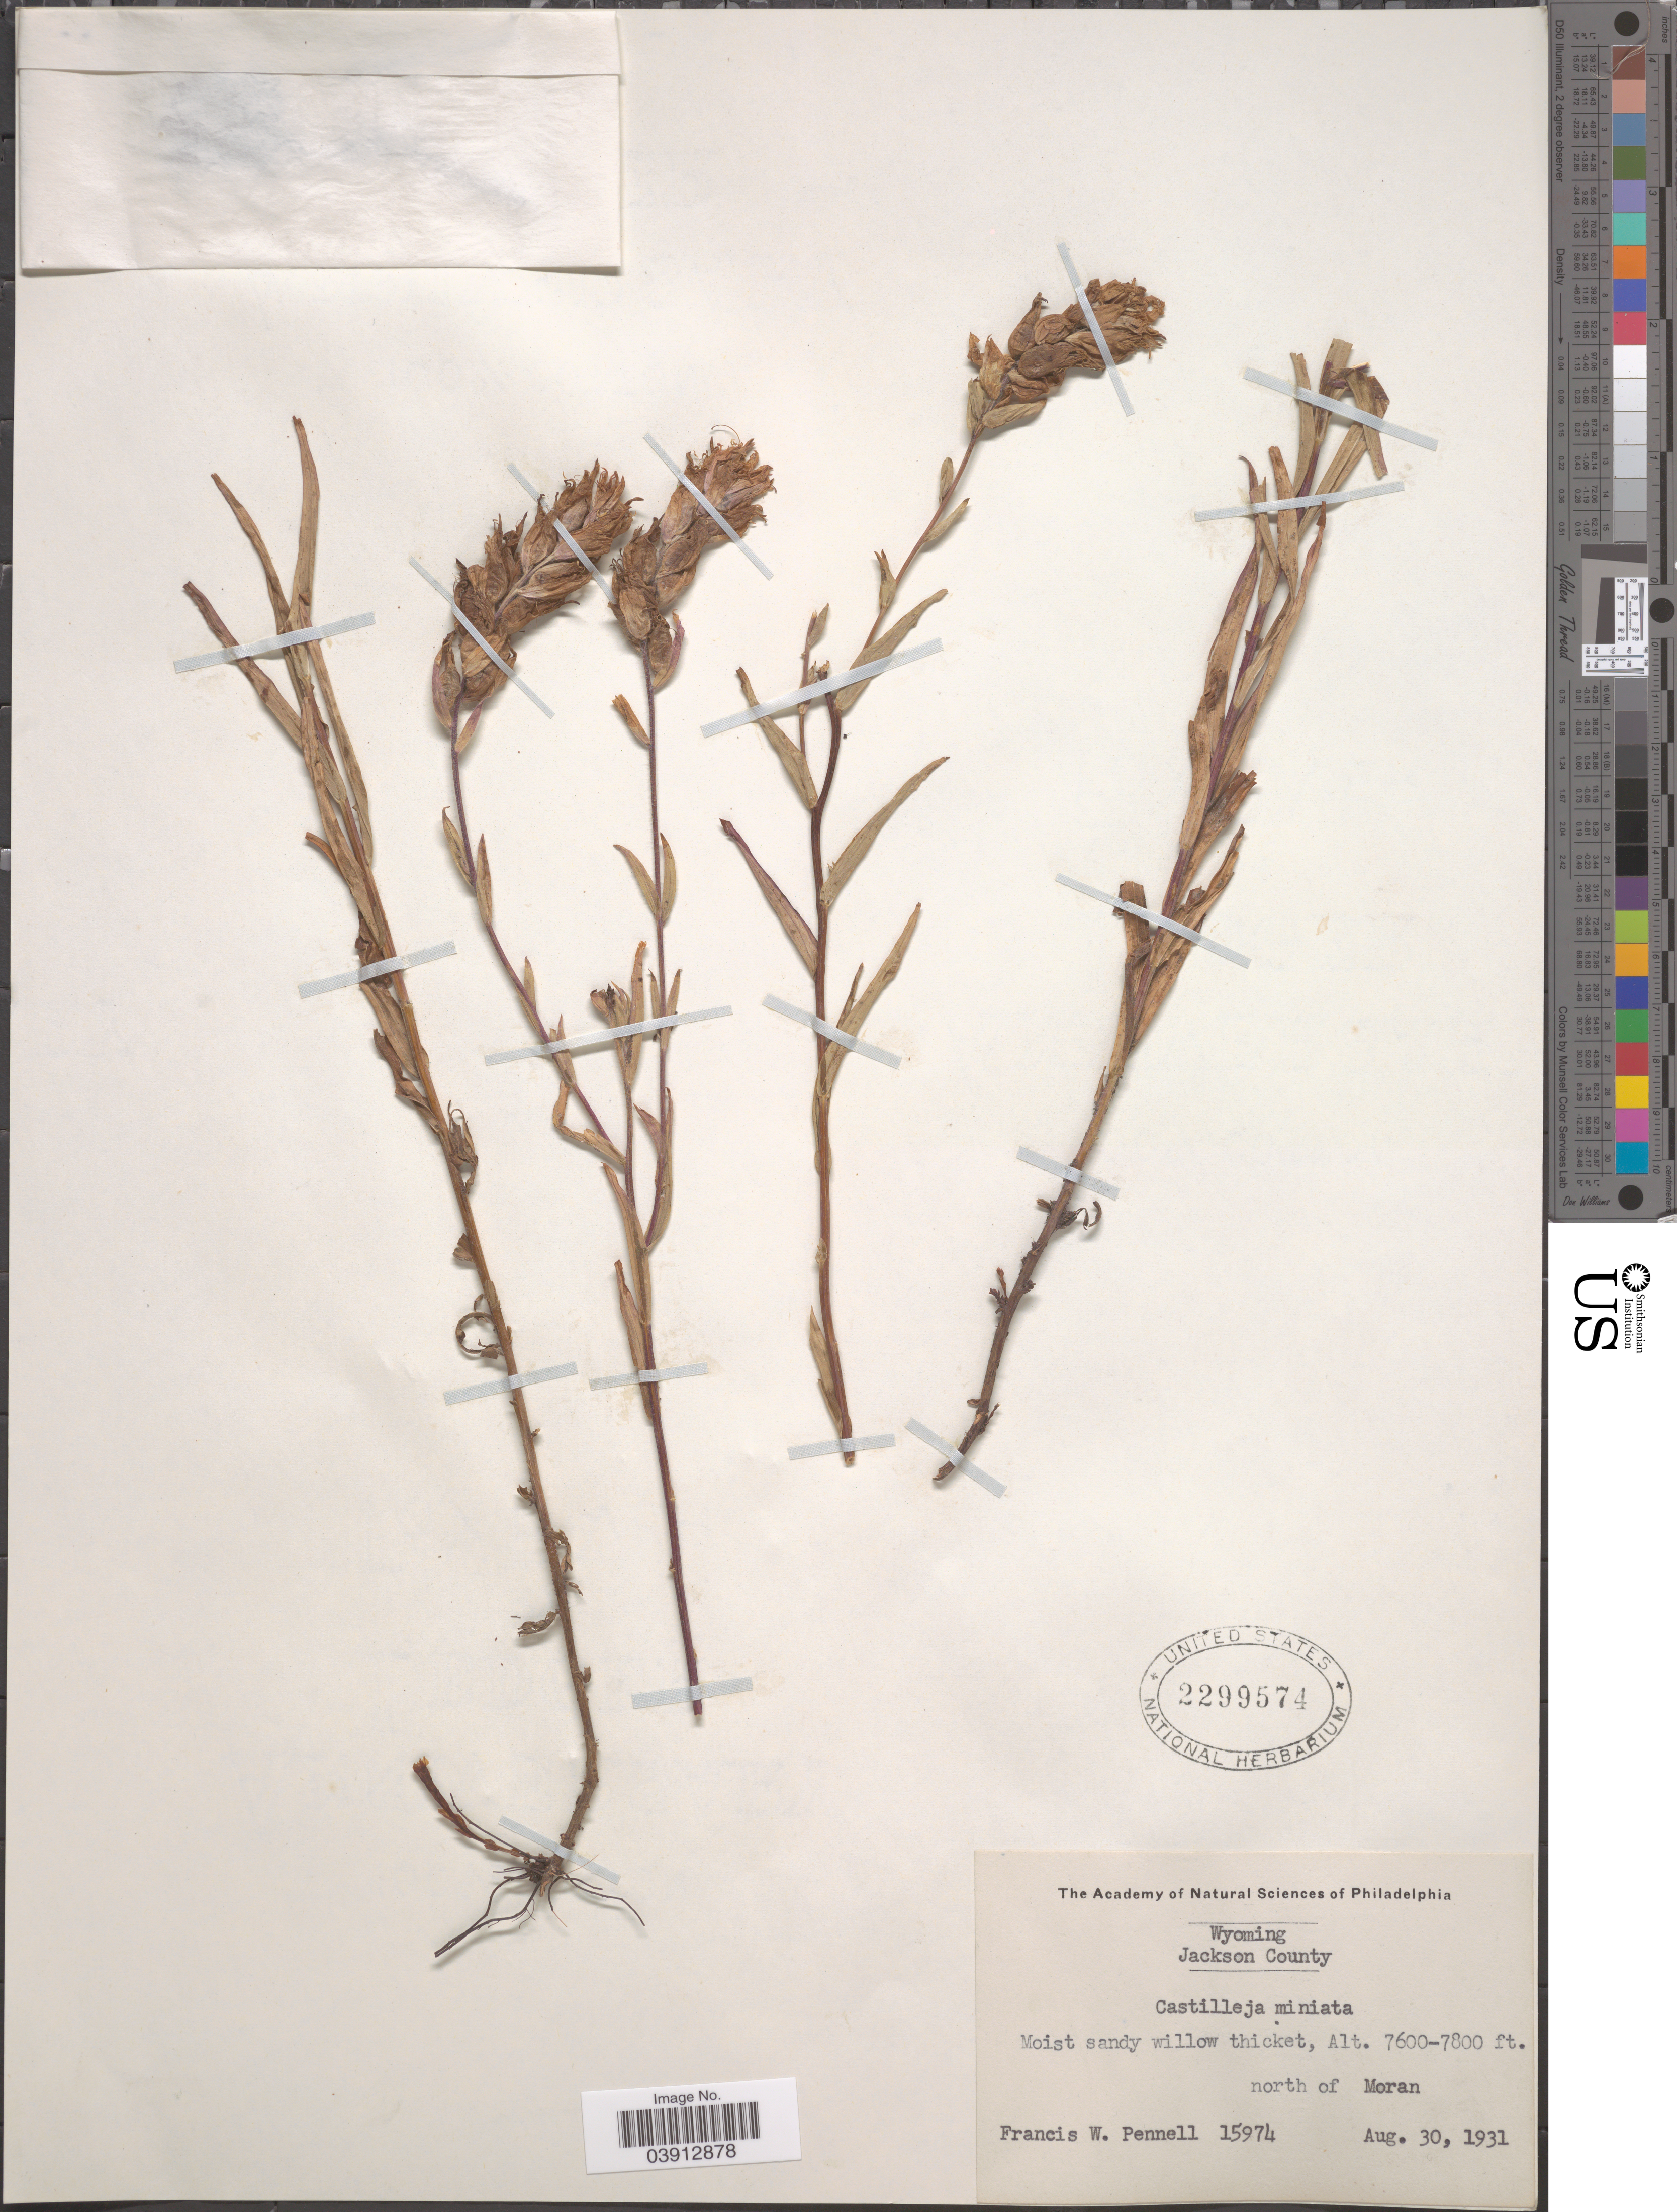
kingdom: Plantae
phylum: Tracheophyta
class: Magnoliopsida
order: Lamiales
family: Orobanchaceae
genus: Castilleja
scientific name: Castilleja miniata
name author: Douglas ex Hook.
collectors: F. W. Pennell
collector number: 15974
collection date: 1931-08-30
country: United States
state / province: Wyoming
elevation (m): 2316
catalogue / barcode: US 2299574